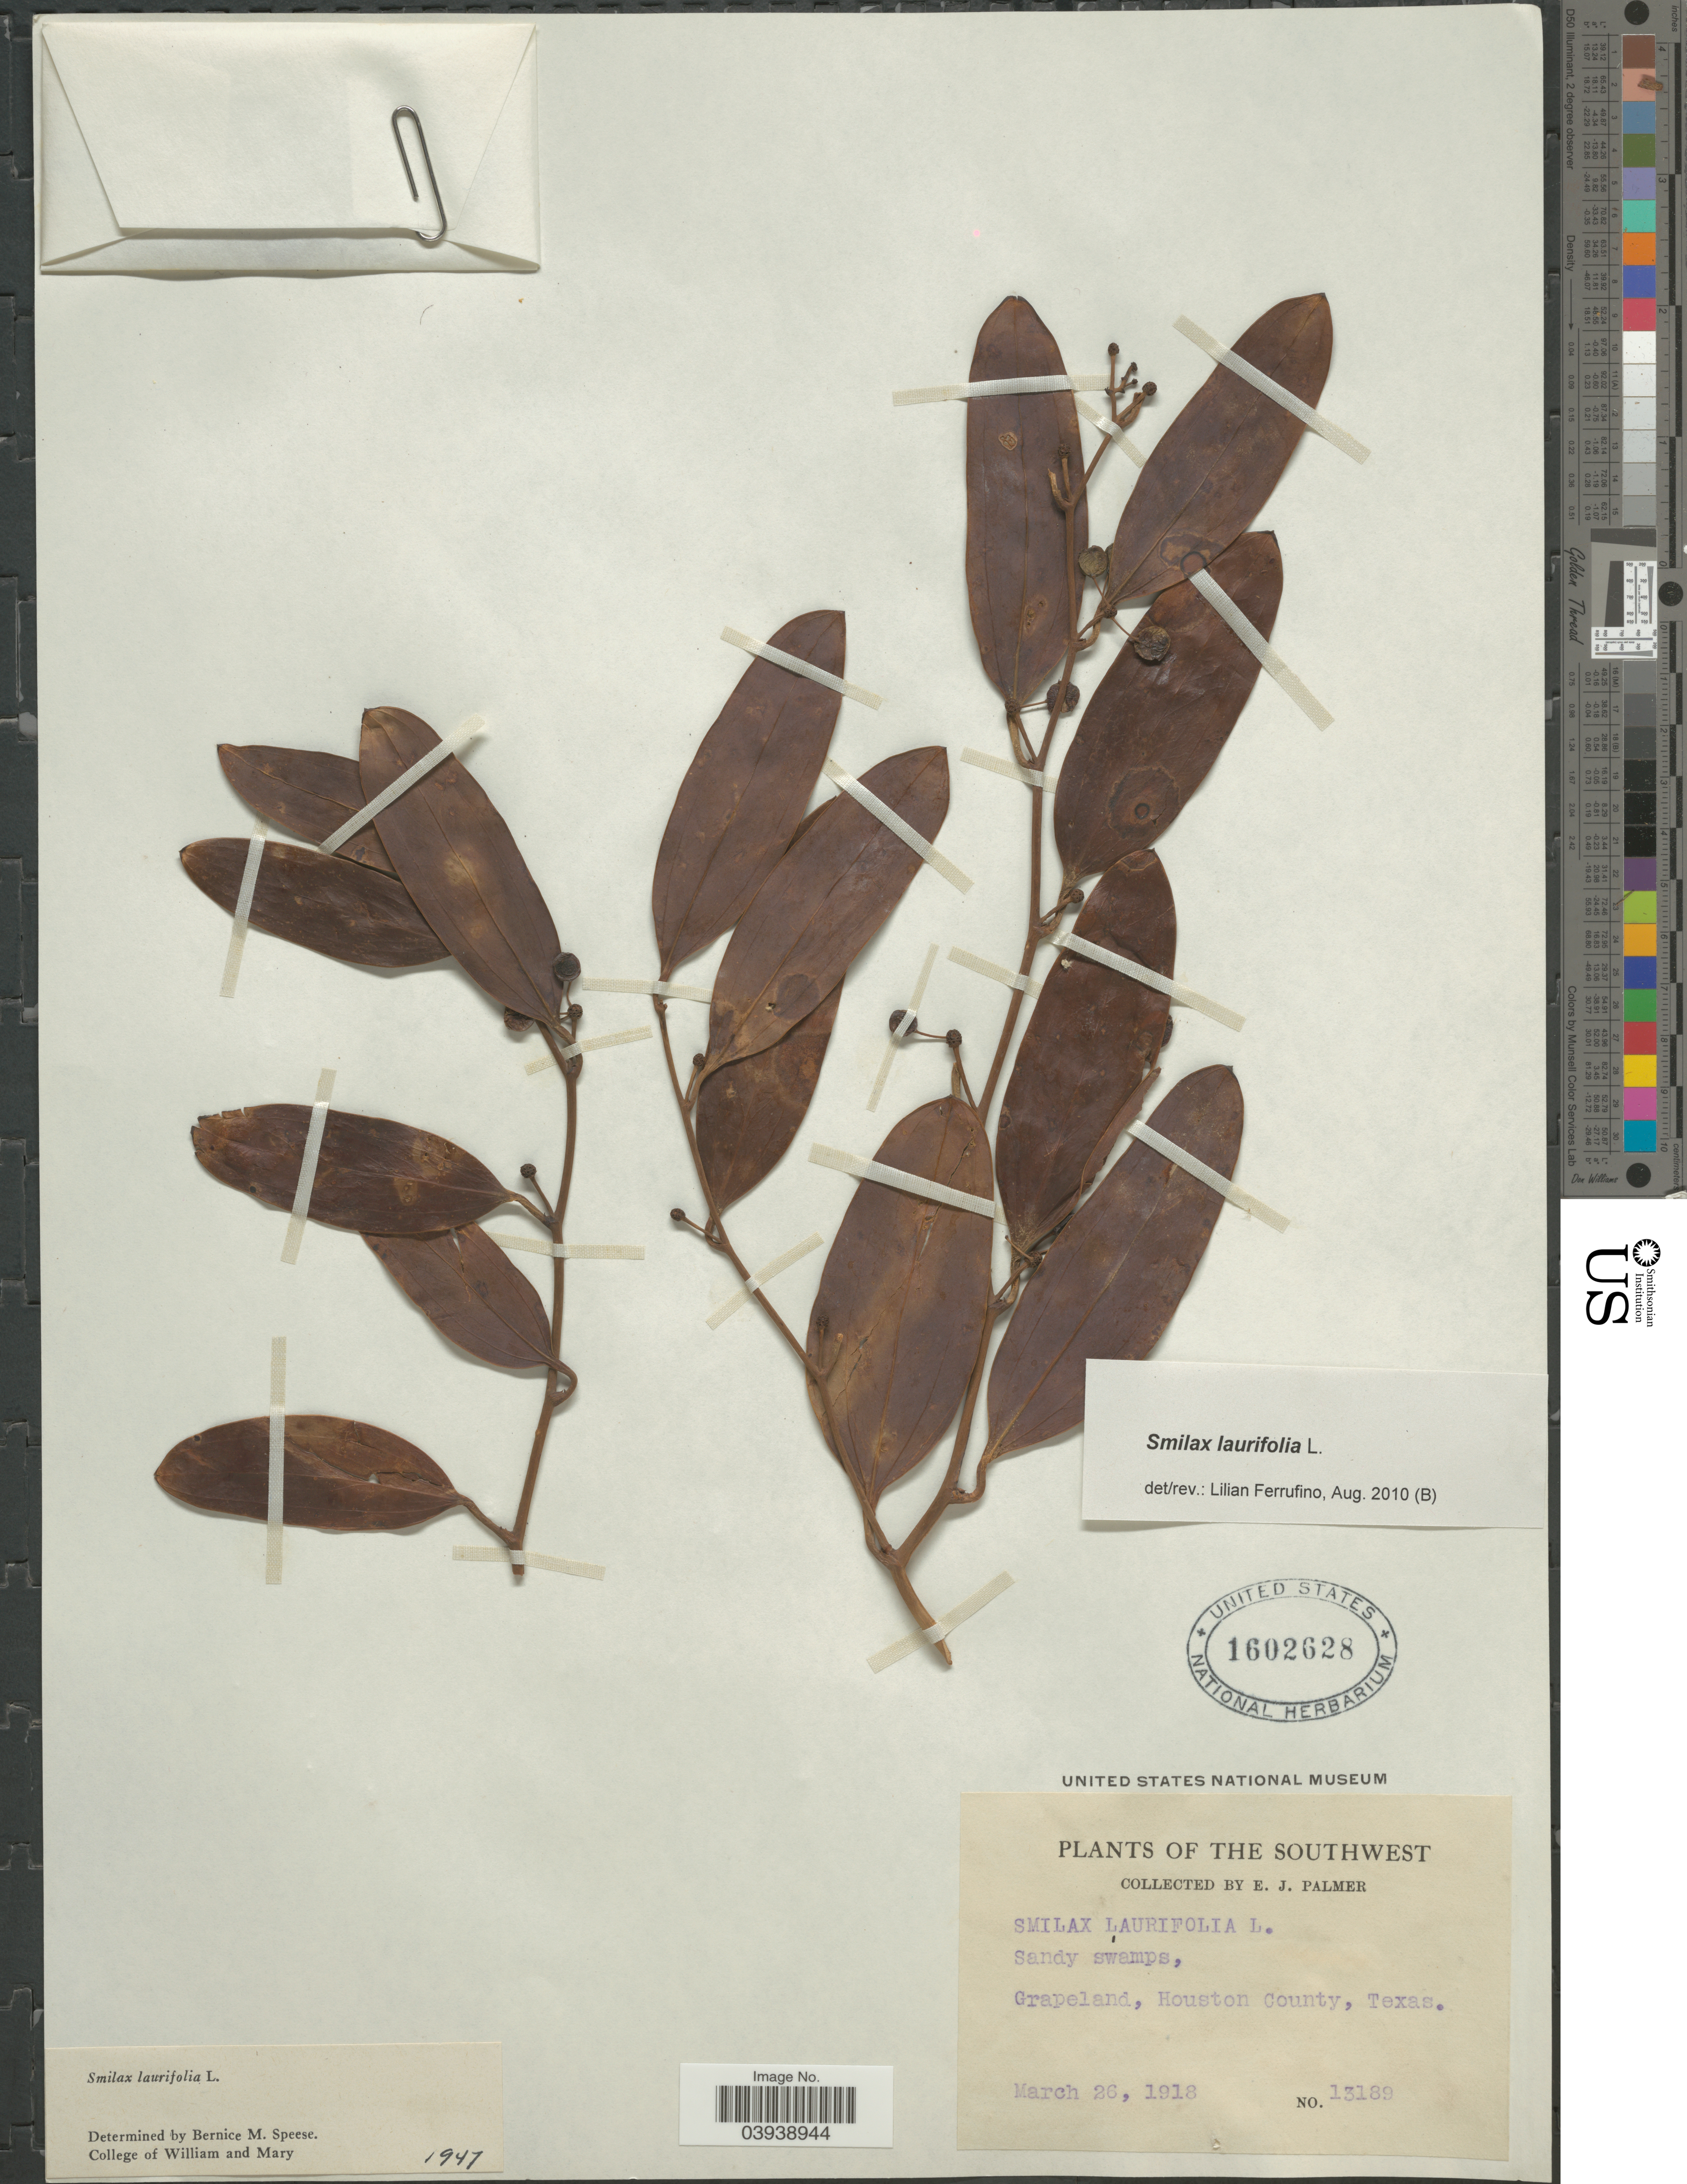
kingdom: Plantae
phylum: Tracheophyta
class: Liliopsida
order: Liliales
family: Smilacaceae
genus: Smilax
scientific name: Smilax laurifolia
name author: L.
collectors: E. J. Palmer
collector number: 13189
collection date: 1918-03-26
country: United States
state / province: Texas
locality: The Southwest. Sandy swamps, Grapeland, Houston County.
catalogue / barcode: US 1602628